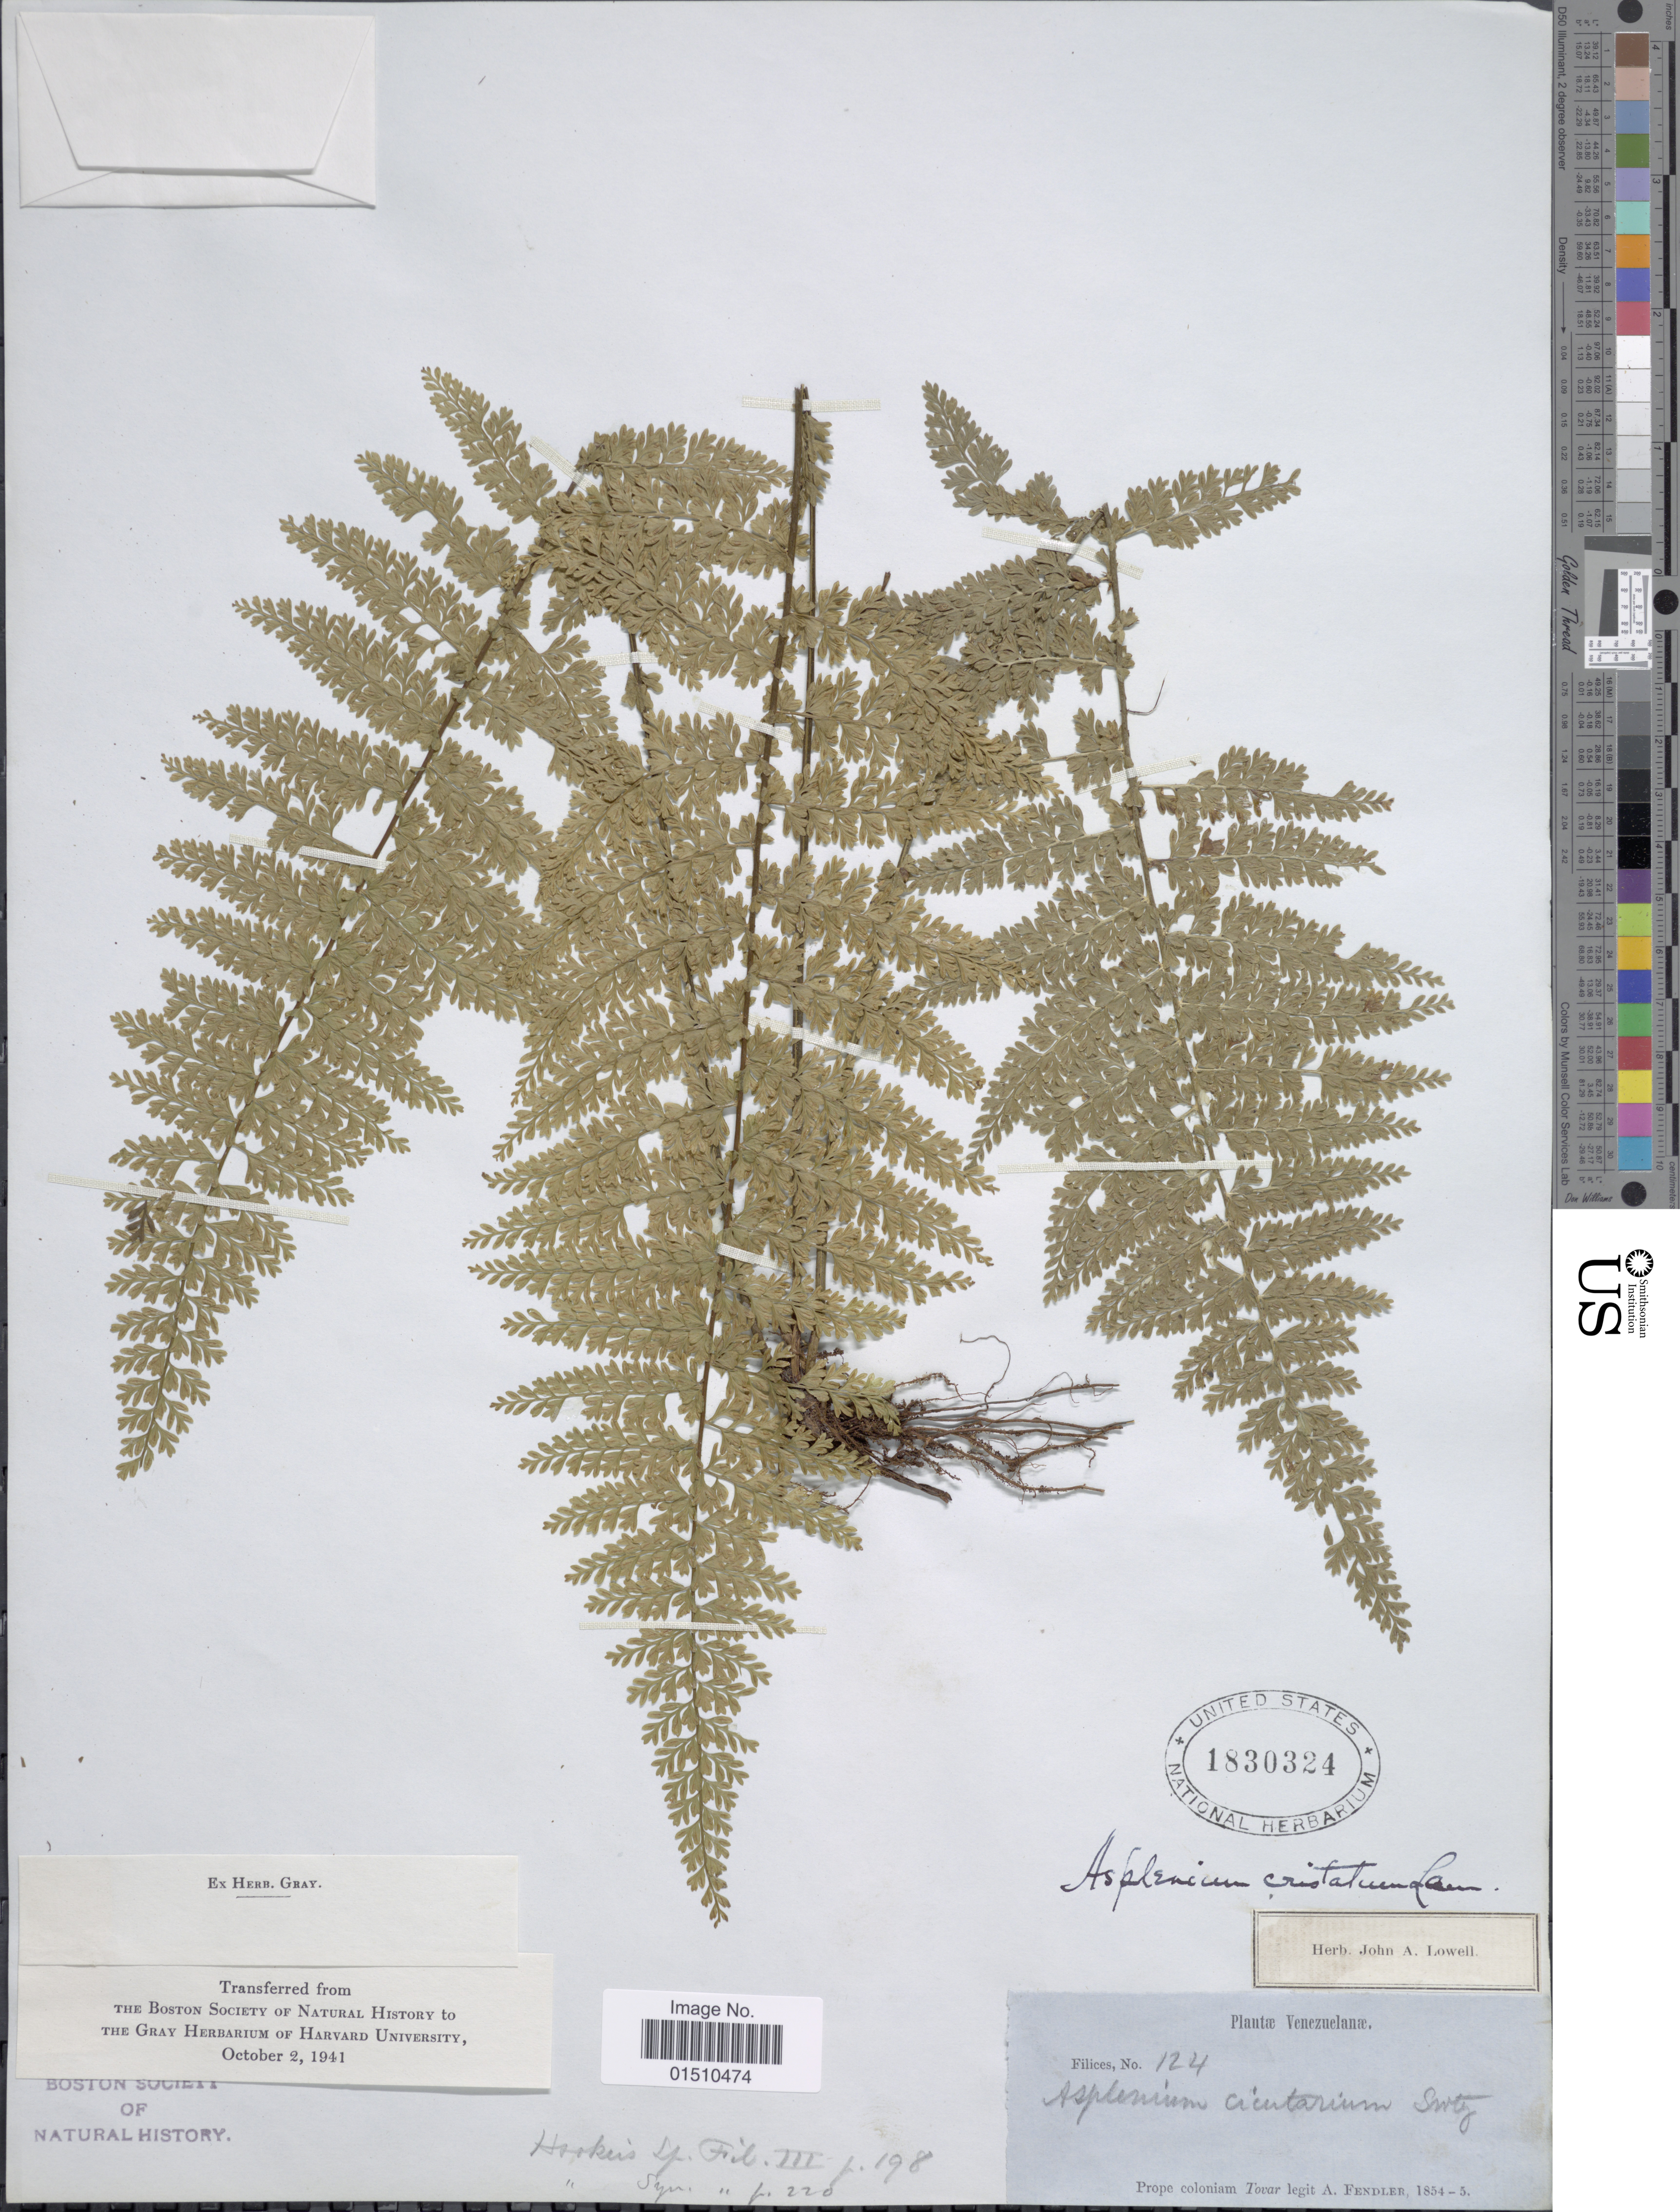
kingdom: Plantae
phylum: Tracheophyta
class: Polypodiopsida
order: Polypodiales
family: Aspleniaceae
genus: Asplenium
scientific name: Asplenium cristatum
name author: Lam.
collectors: A. Fendler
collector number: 124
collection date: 1854/1855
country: Venezuela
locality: Venezuelanæ, prope coloniam Tovar.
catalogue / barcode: US 1830324